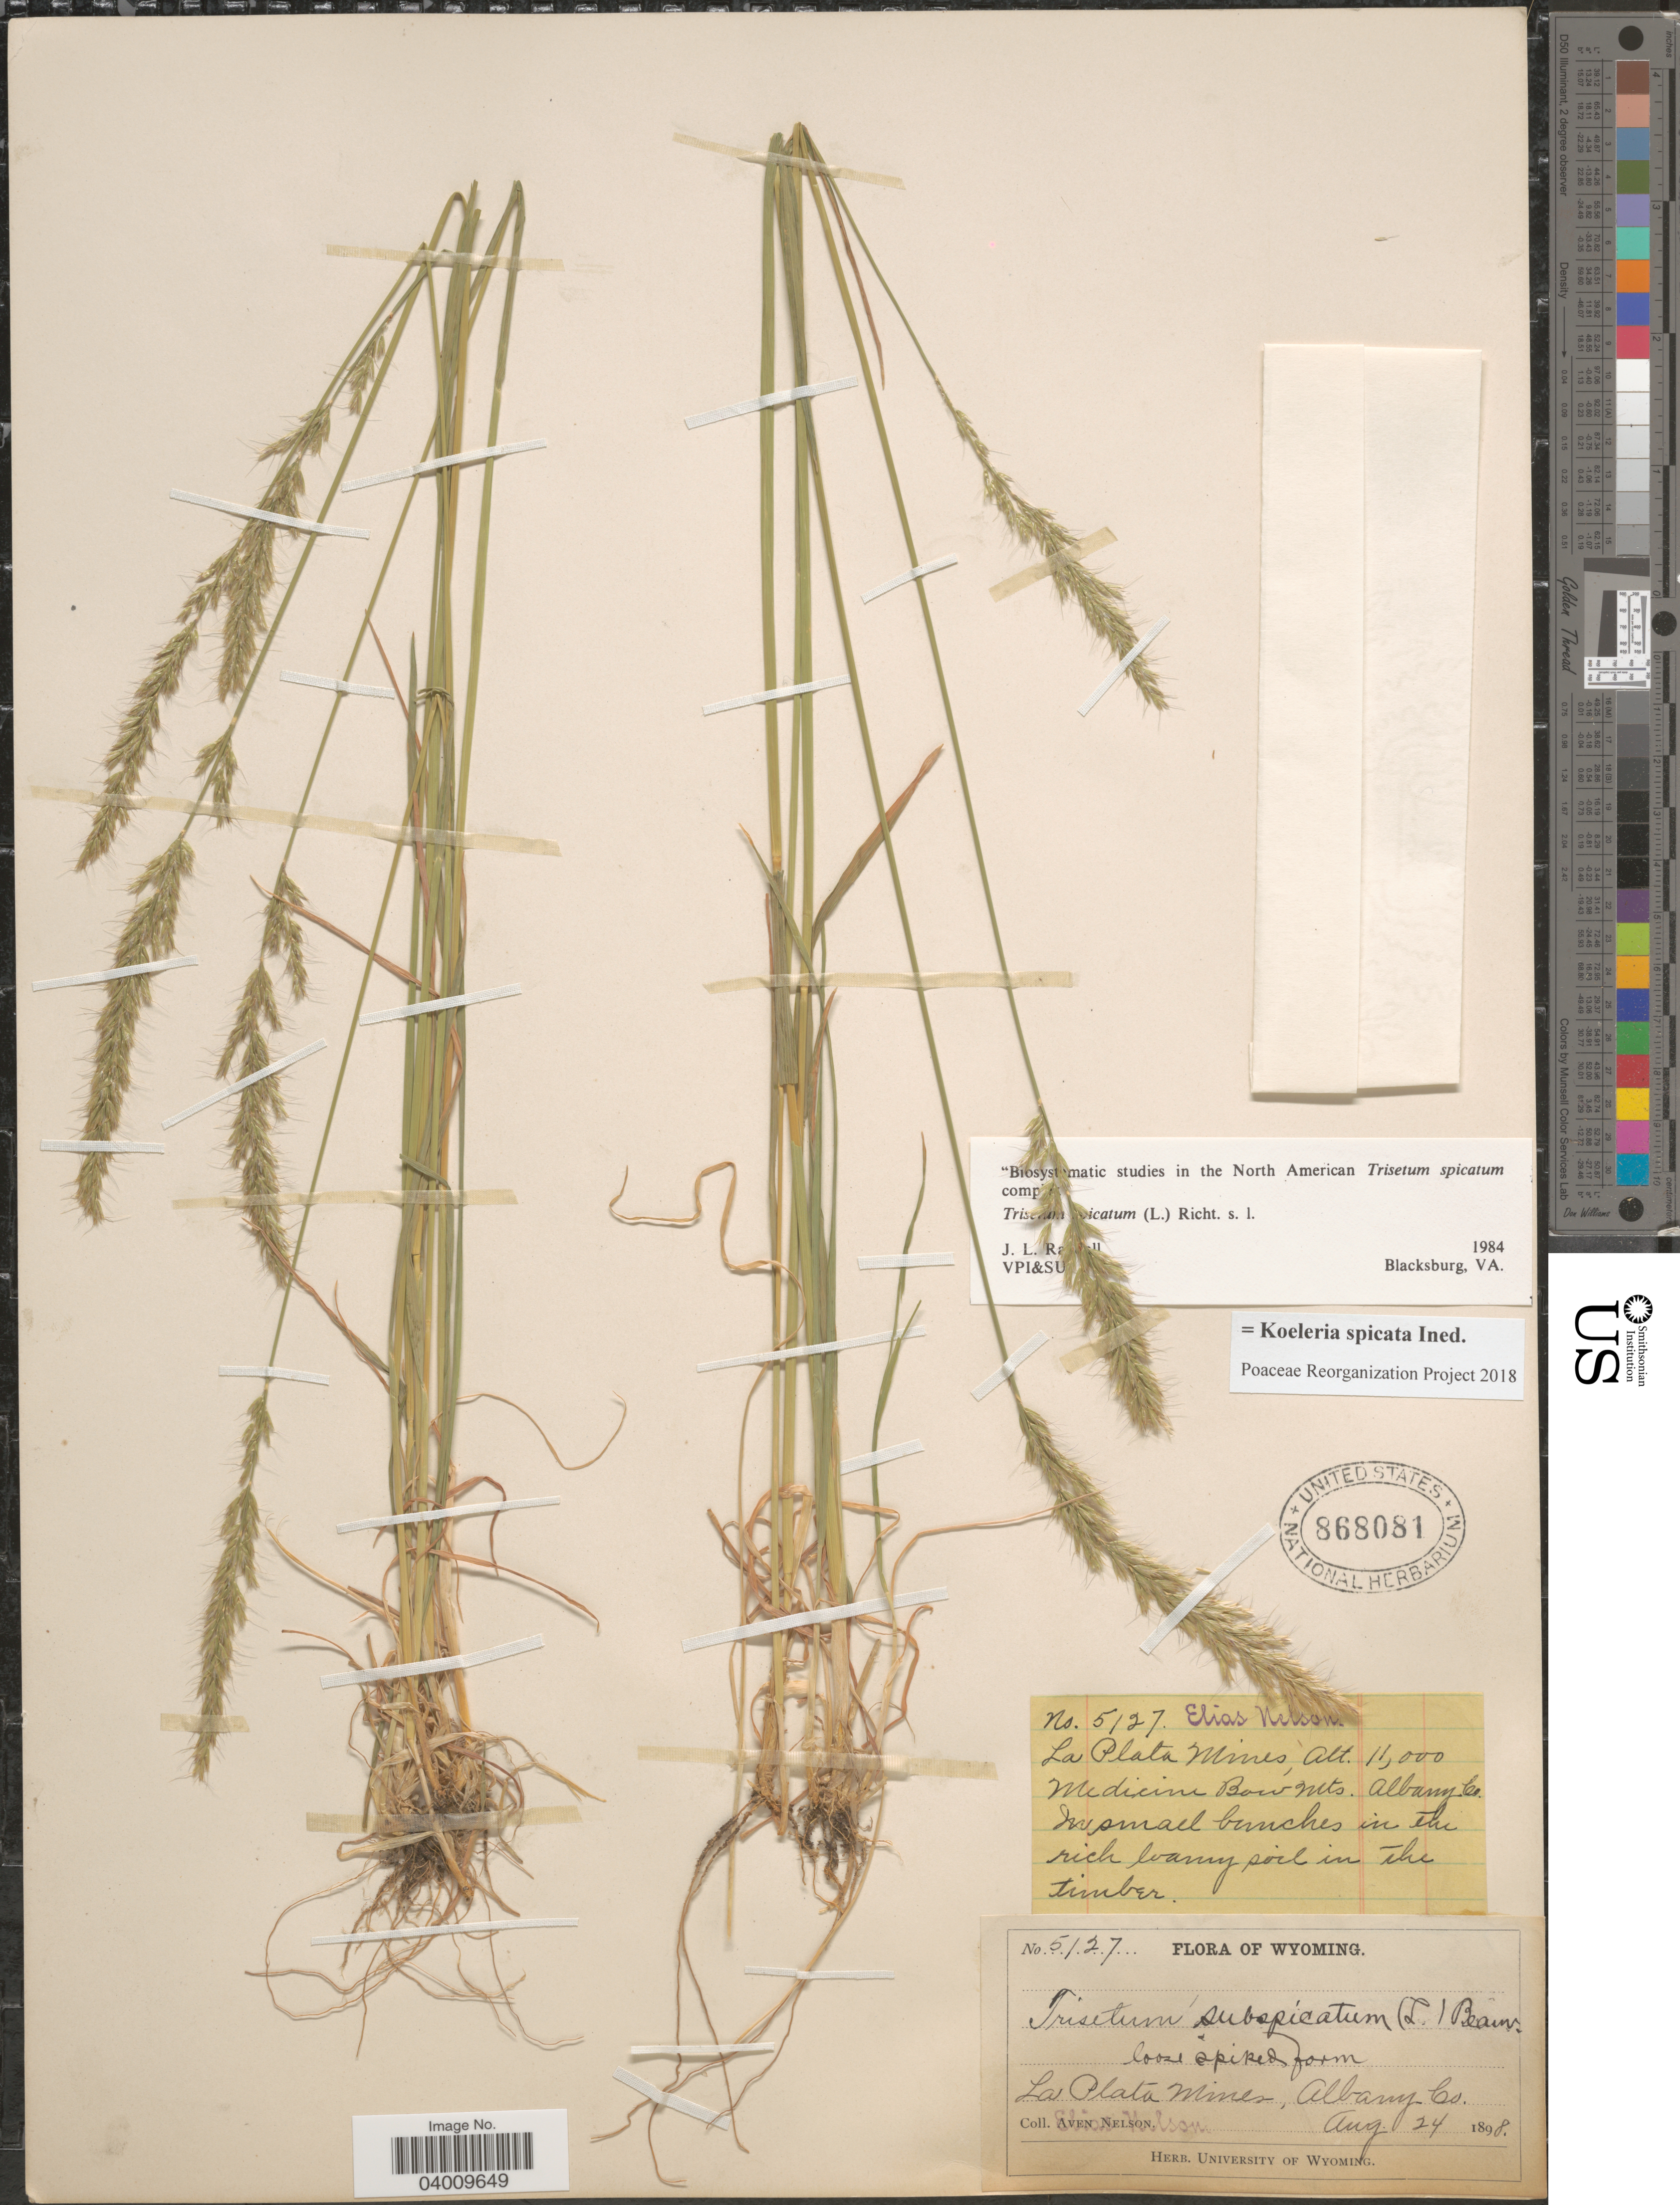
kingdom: Plantae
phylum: Tracheophyta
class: Liliopsida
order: Poales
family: Poaceae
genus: Koeleria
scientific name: Koeleria spicata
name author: (L.) Barberá et al.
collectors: E. Nelson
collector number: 5127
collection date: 1898-08-24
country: United States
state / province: Wyoming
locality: La Plata Mines, Medicine Bow Mts. Albany Co.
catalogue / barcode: US 868081